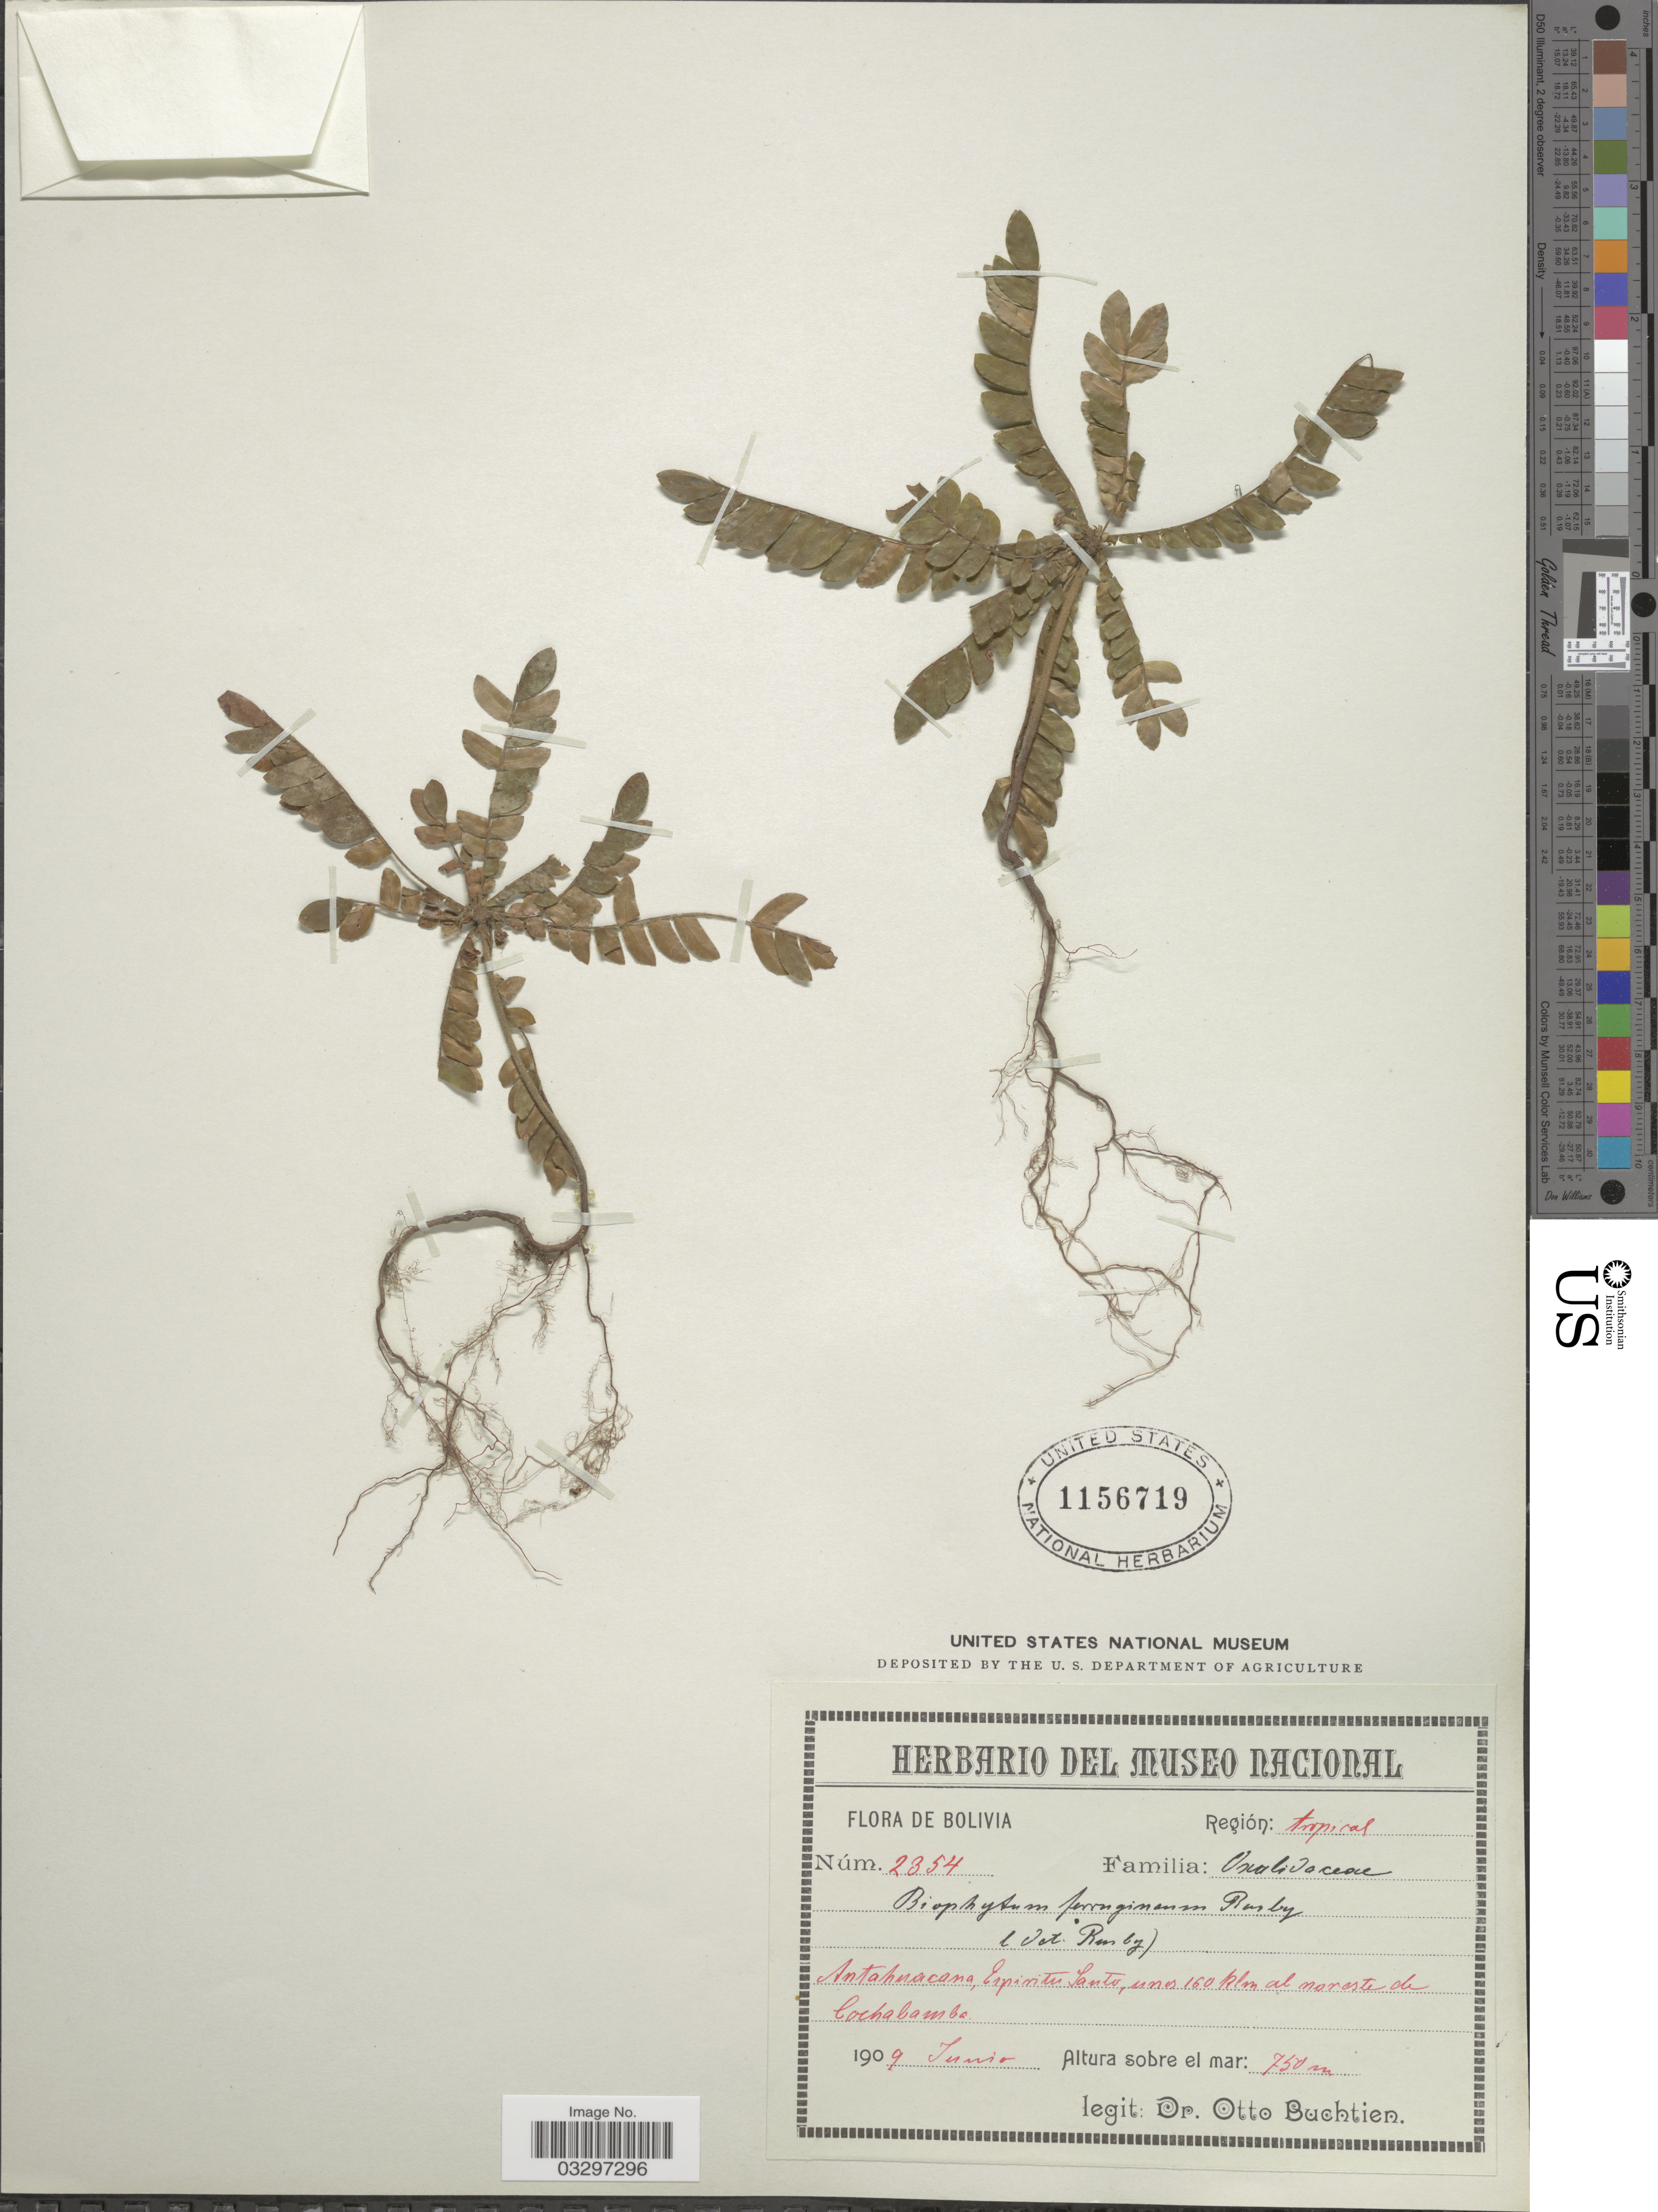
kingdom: Plantae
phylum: Tracheophyta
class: Magnoliopsida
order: Oxalidales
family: Oxalidaceae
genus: Biophytum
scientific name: Biophytum ferrugineum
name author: Rusby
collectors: O. Buchtien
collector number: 2354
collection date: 1909-06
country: Bolivia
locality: Región: tropical. Antahuacana, Espiritu Santo, unos 160 klm al noroeste de Cochabamba.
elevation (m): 750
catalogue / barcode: US 1156719